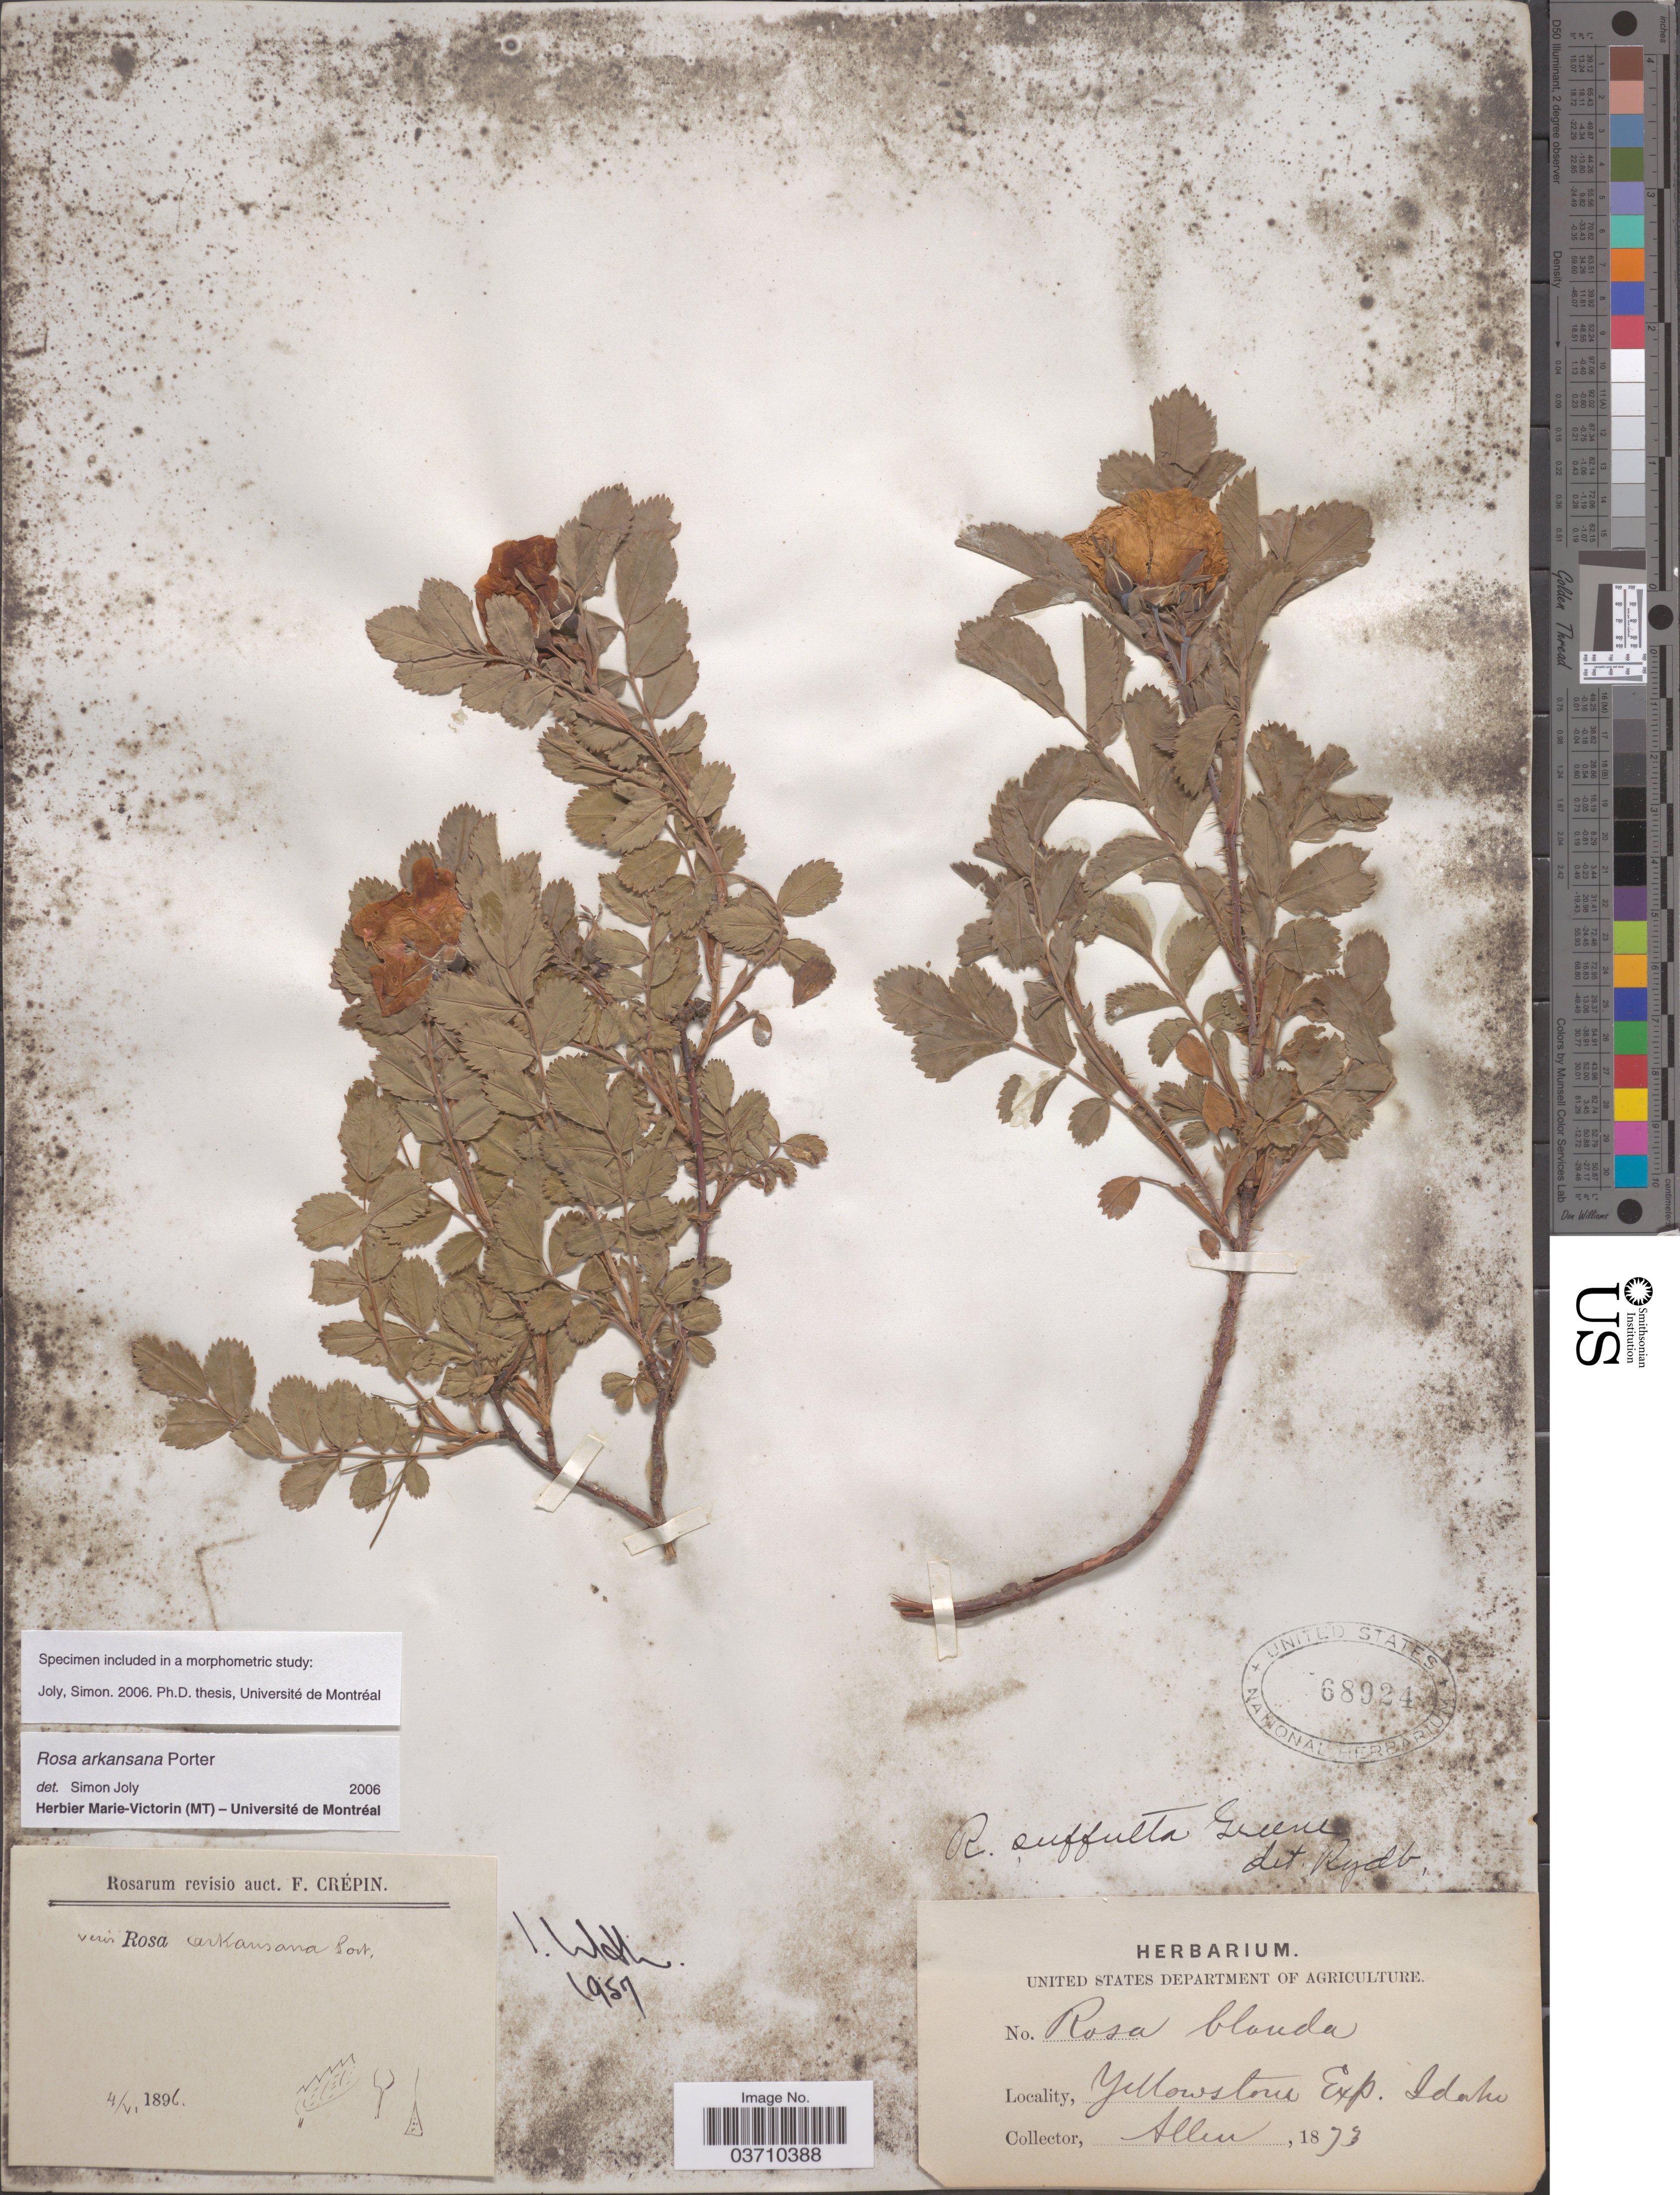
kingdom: Plantae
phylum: Tracheophyta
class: Magnoliopsida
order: Rosales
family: Rosaceae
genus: Rosa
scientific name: Rosa arkansana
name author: Porter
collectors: -- Allen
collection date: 1873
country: United States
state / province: Idaho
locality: Yellowstone Exp.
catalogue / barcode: US 68924